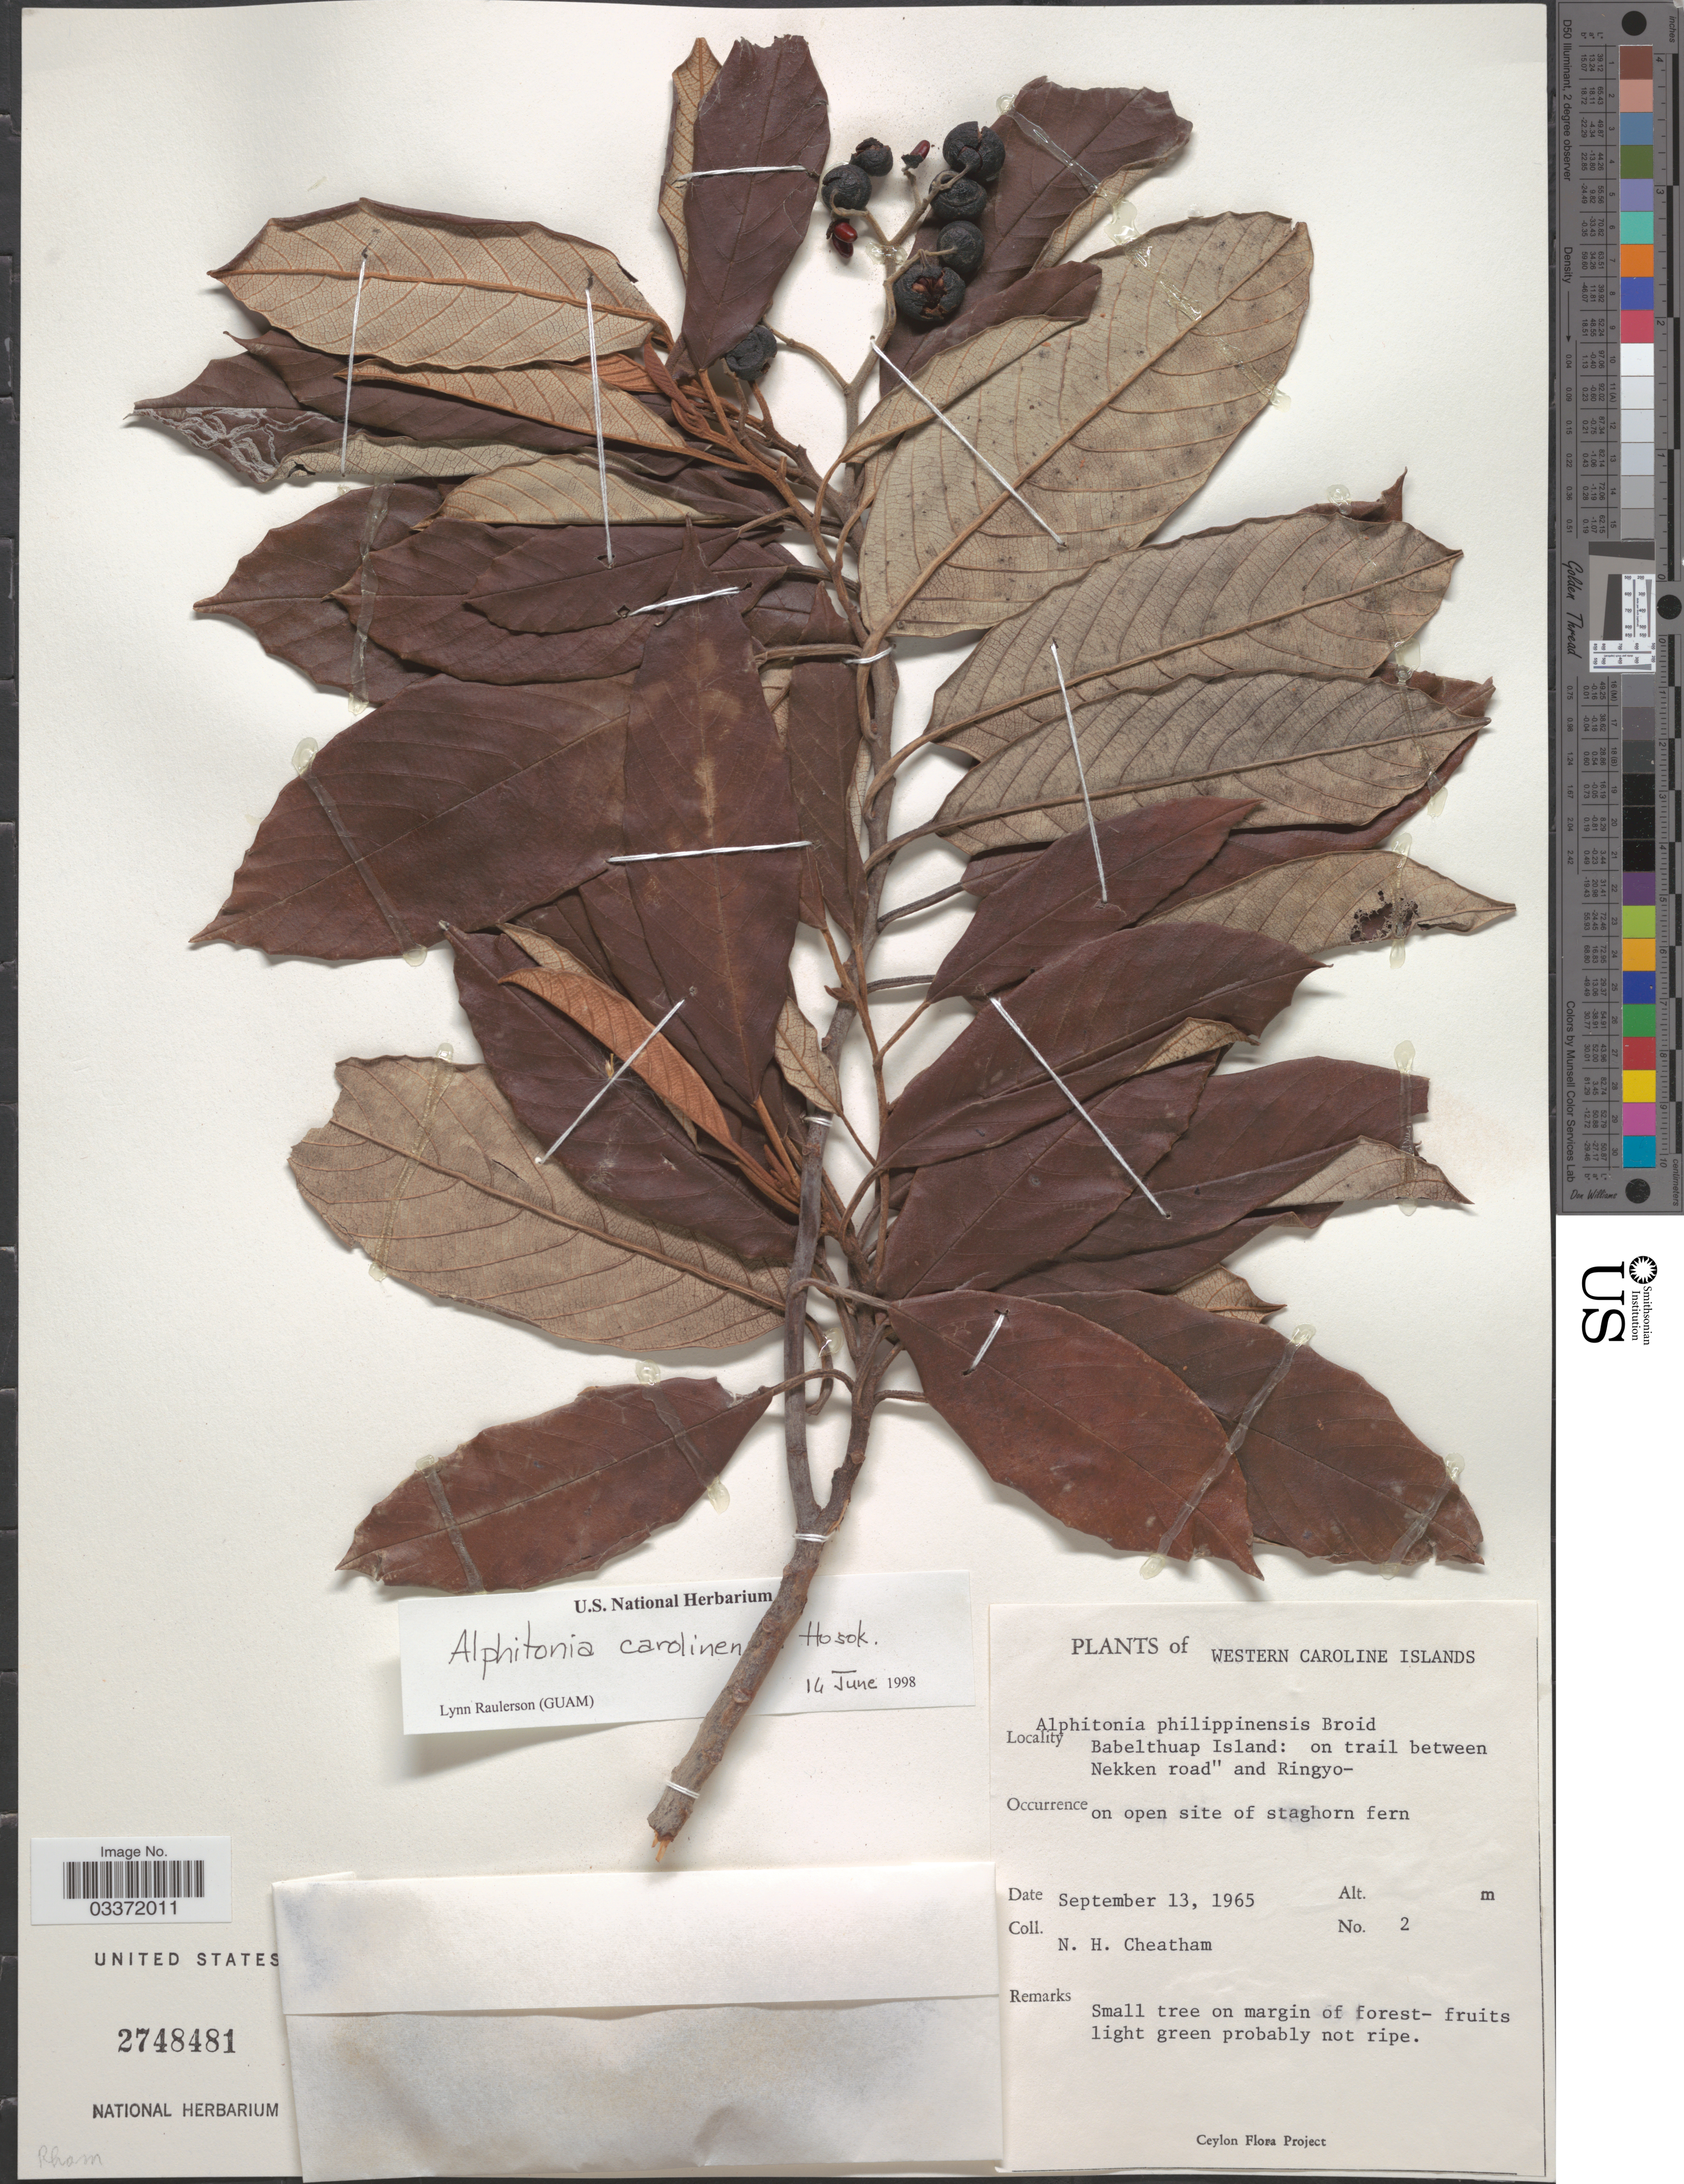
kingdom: Plantae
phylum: Tracheophyta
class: Magnoliopsida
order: Rosales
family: Rhamnaceae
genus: Alphitonia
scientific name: Alphitonia carolinensis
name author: Hosok.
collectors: N. H. Cheatham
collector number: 2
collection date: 1965-09-13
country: Palau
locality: Western Caroline Islands. Babelthuap Island: on trail between Nekken road and Ringyo-.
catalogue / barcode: US 2748481